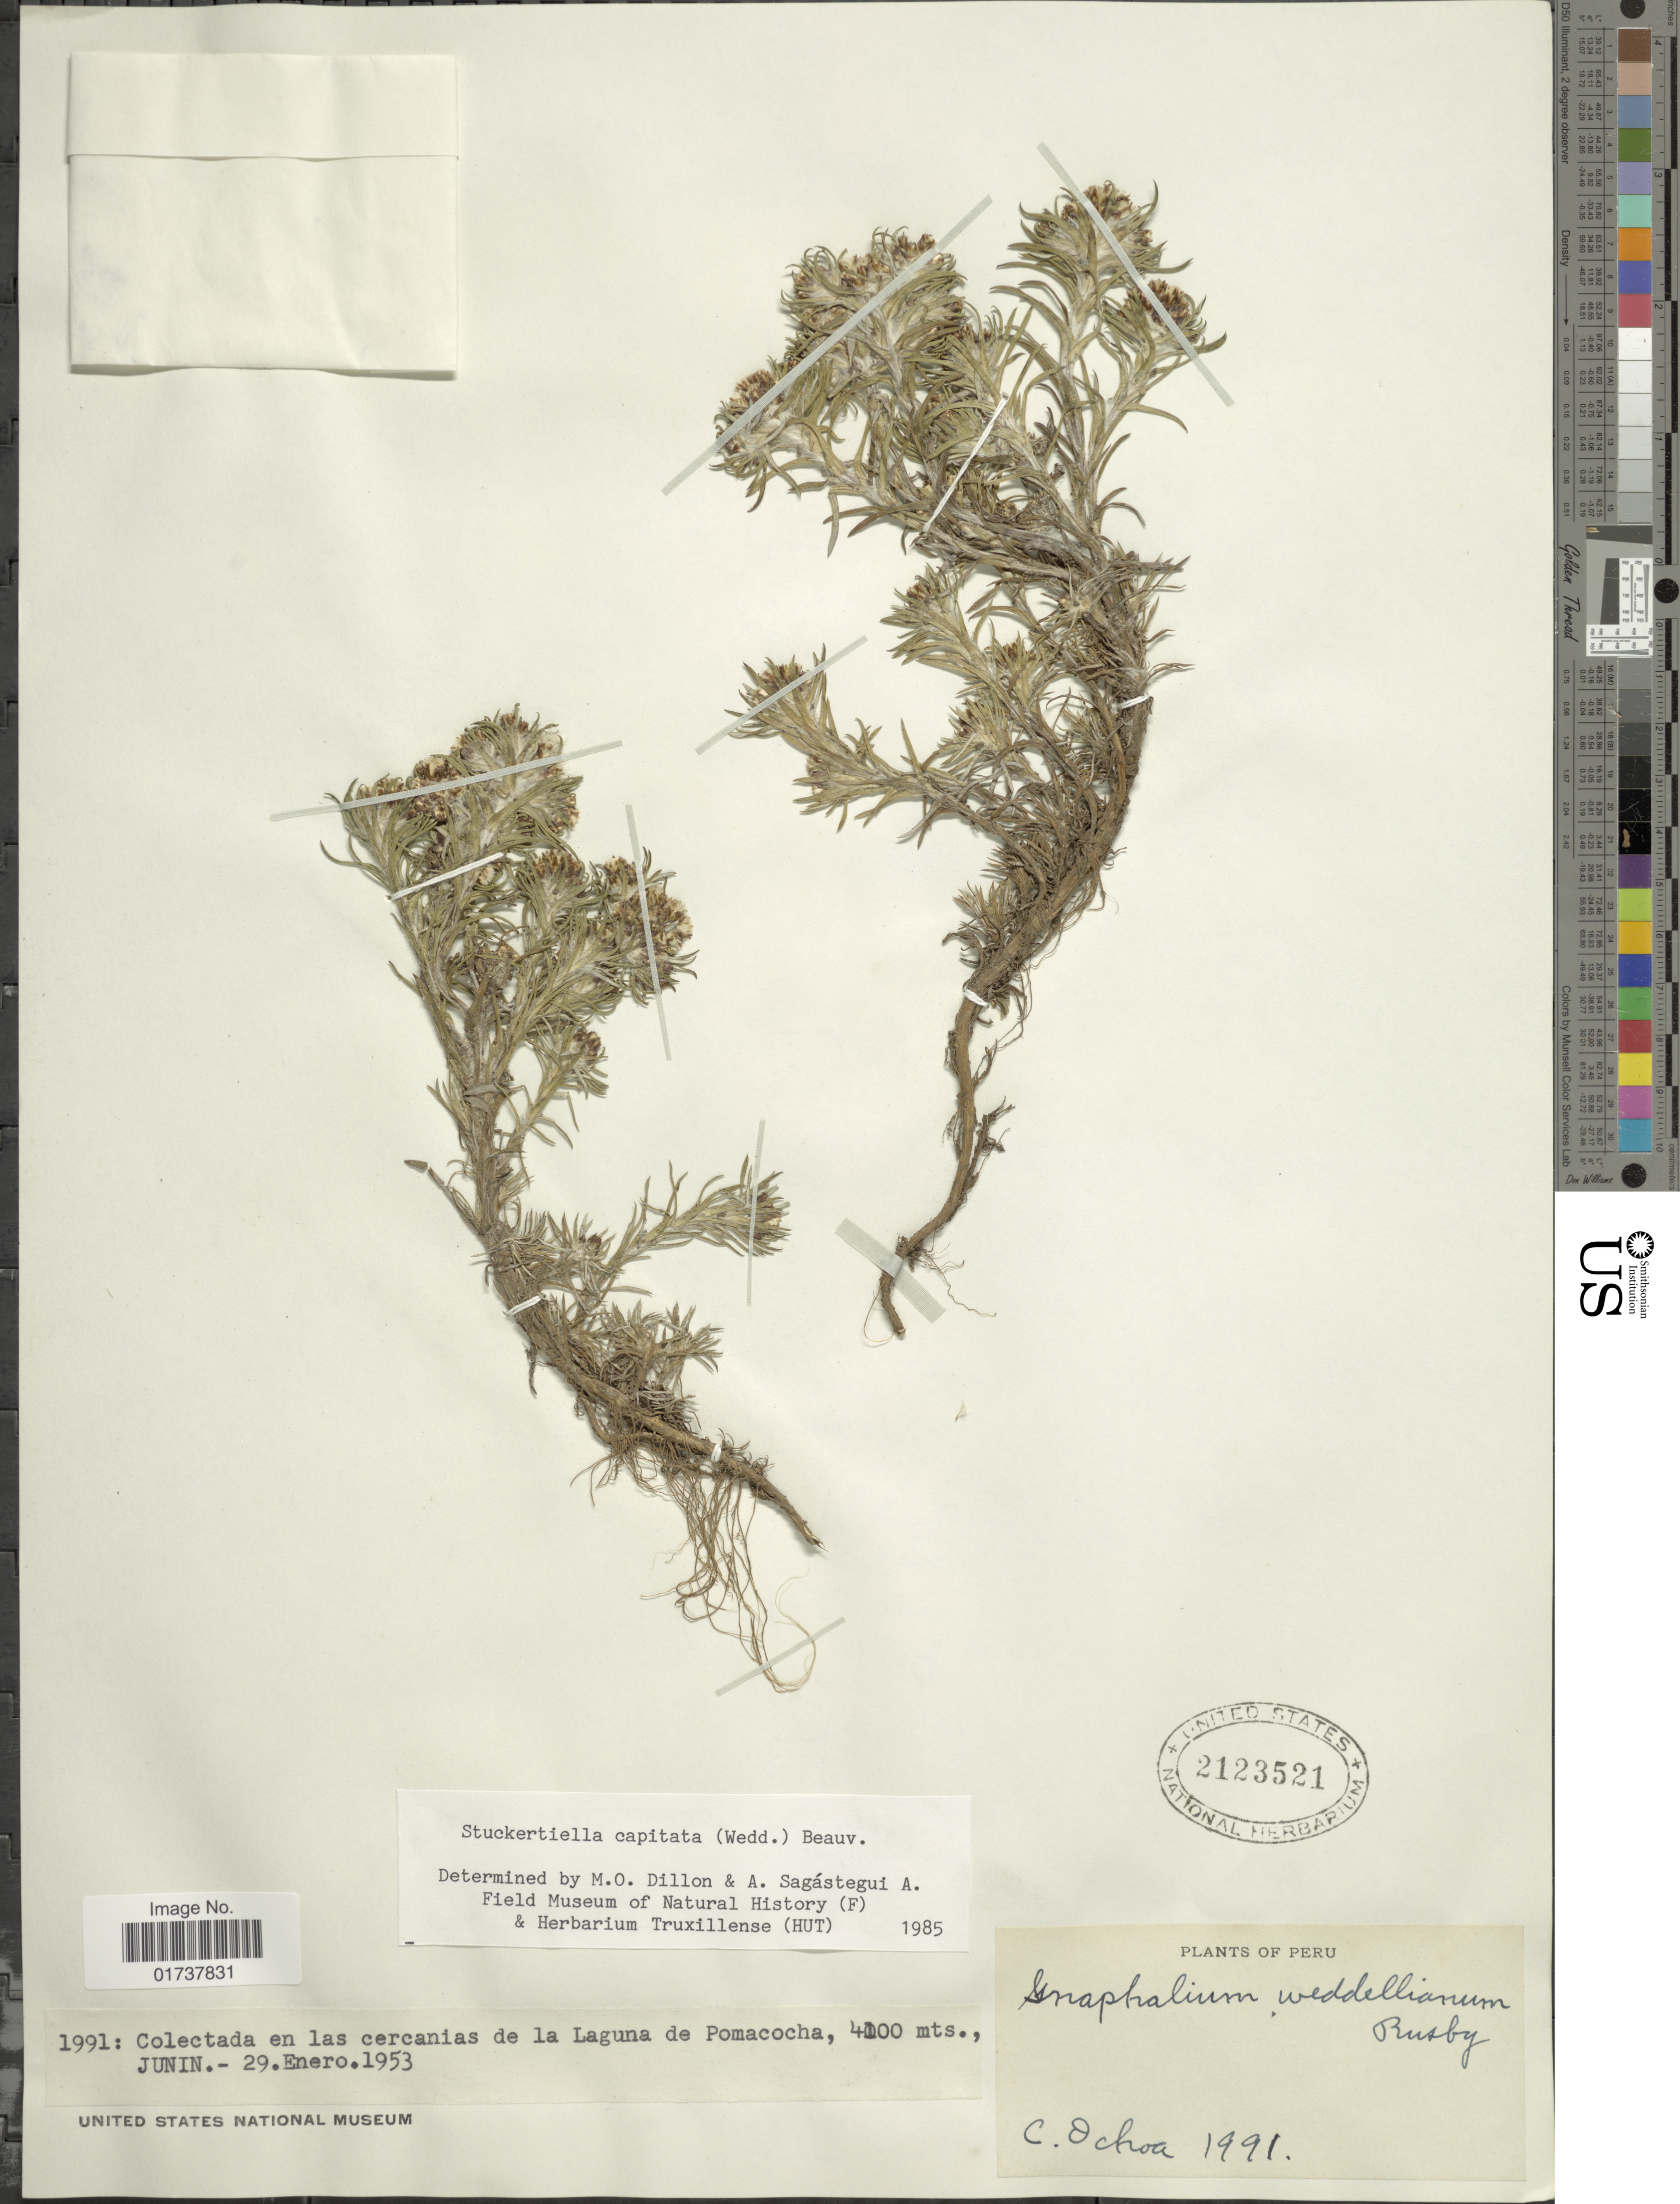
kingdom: Plantae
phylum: Tracheophyta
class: Magnoliopsida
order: Asterales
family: Asteraceae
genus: Stuckertiella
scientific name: Stuckertiella capitata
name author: (Wedd.) P. Beauv.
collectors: C. Ochoa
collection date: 1991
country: Peru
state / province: Junín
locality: Colectada en las cercanias de la Laguna de Pomacocha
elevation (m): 4100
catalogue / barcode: US 2123521